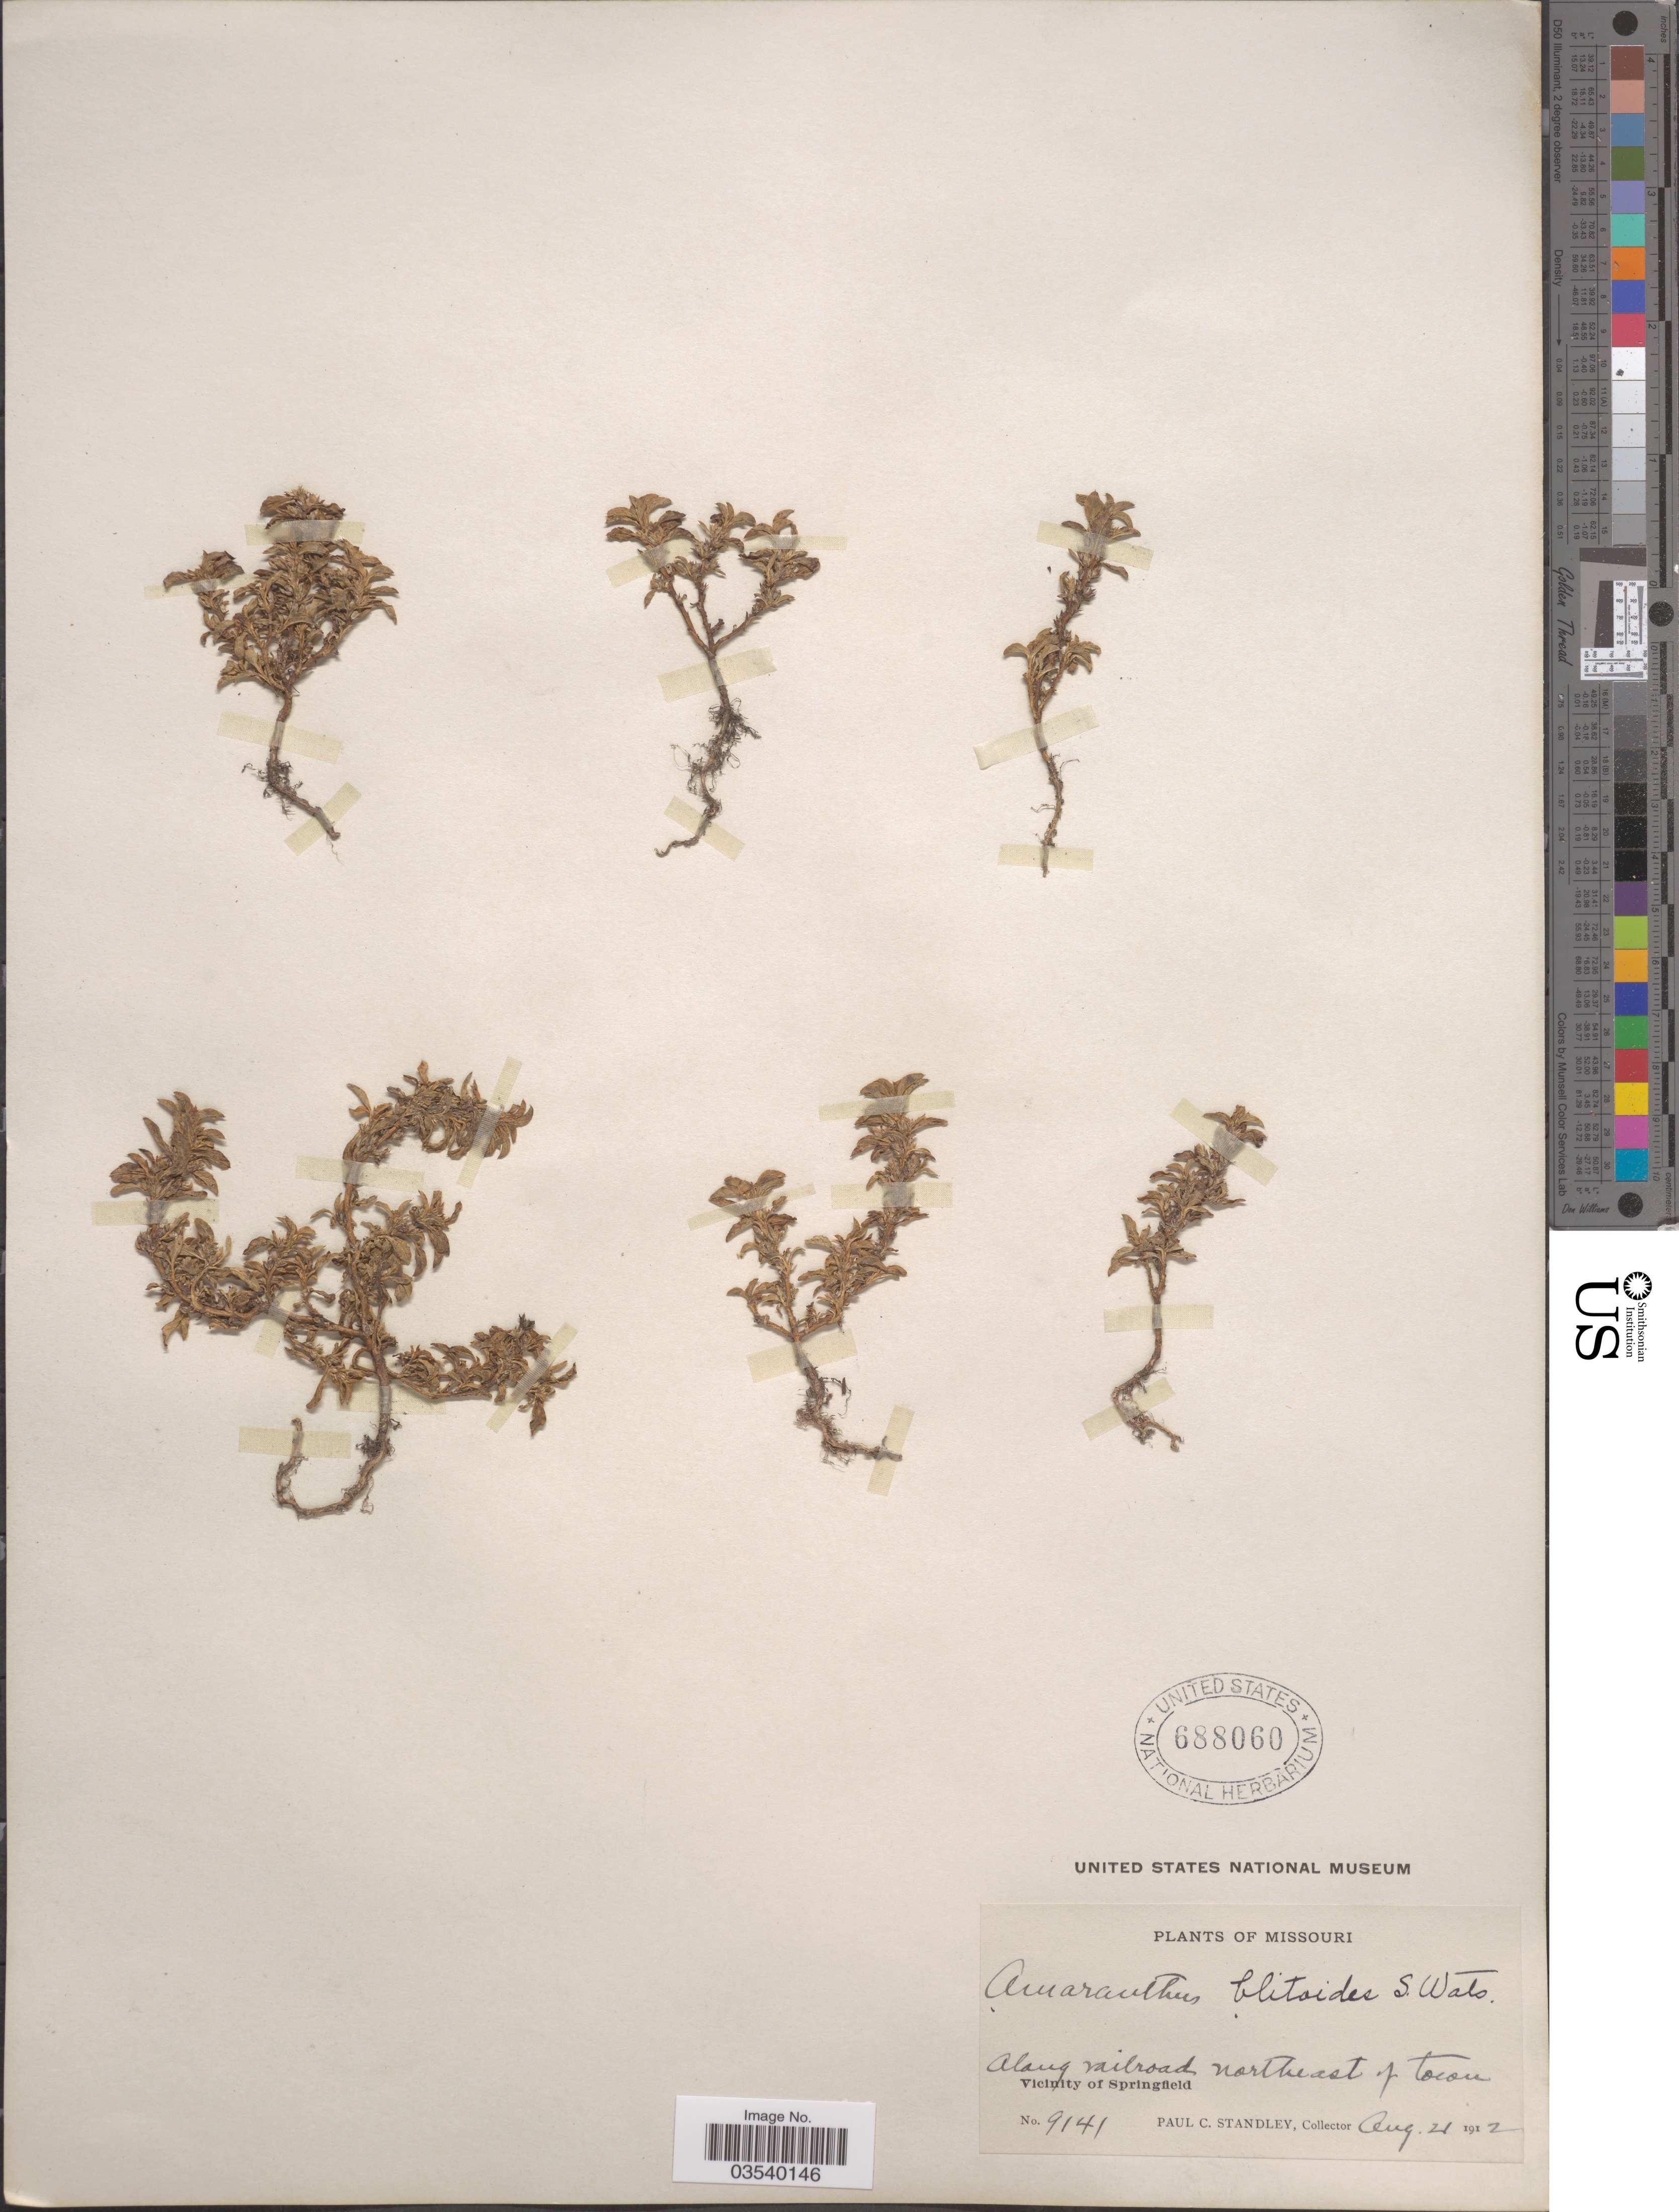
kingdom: Plantae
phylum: Tracheophyta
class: Magnoliopsida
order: Caryophyllales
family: Amaranthaceae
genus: Amaranthus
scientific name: Amaranthus blitoides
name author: S. Watson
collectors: P. C. Standley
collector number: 9141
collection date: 1912-08-21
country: United States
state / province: Missouri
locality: Along railroad northeast of town. Vicinity of Springfield.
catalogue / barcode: US 688060